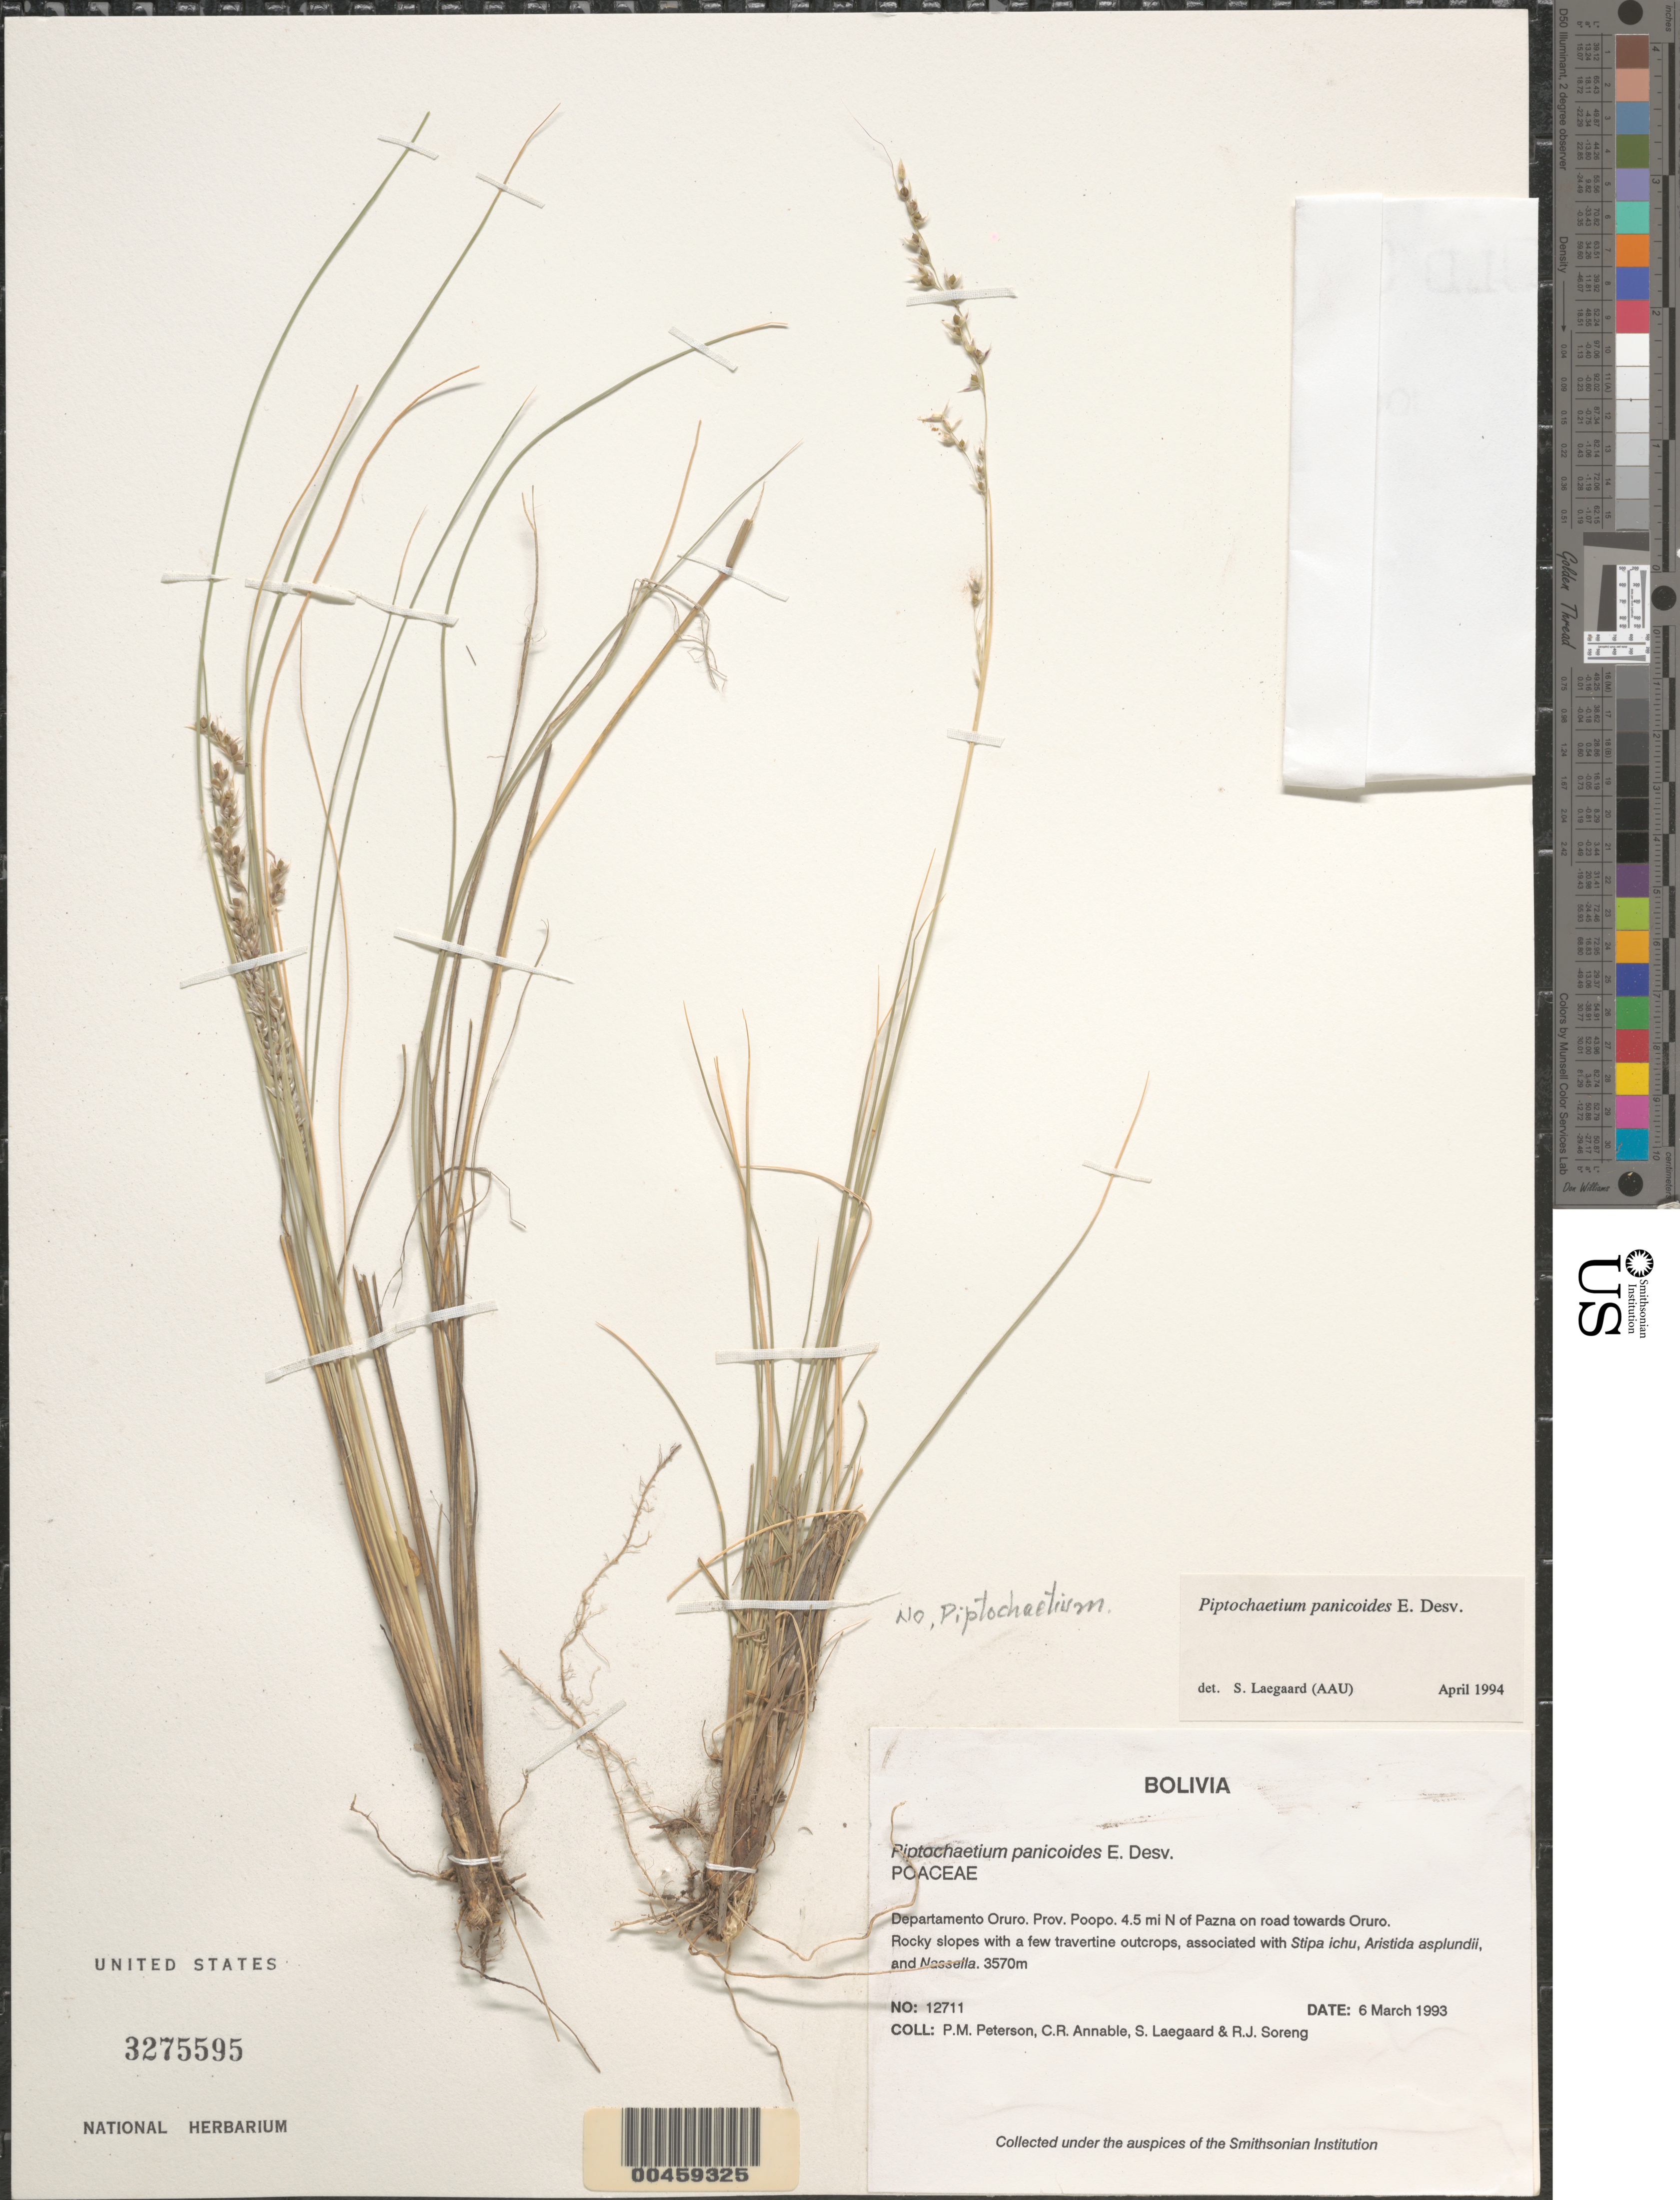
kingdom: Plantae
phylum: Tracheophyta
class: Liliopsida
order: Poales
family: Poaceae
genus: Piptochaetium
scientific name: Piptochaetium panicoides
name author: (Lam.) É. Desv.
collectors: P. M. Peterson, C. R. Annable, S. Lægaard & R. J. Soreng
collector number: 12711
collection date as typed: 06 Mar 1993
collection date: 1993-03-06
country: Bolivia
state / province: Oruro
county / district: Poopó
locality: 4.5 mi N of Pazna on road towards Oruro.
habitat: Rocky slopes with a few travertine outcrops, associated with Stipa ichu, Aristida asplundii, and Nassella.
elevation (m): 3570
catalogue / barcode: US 3275595